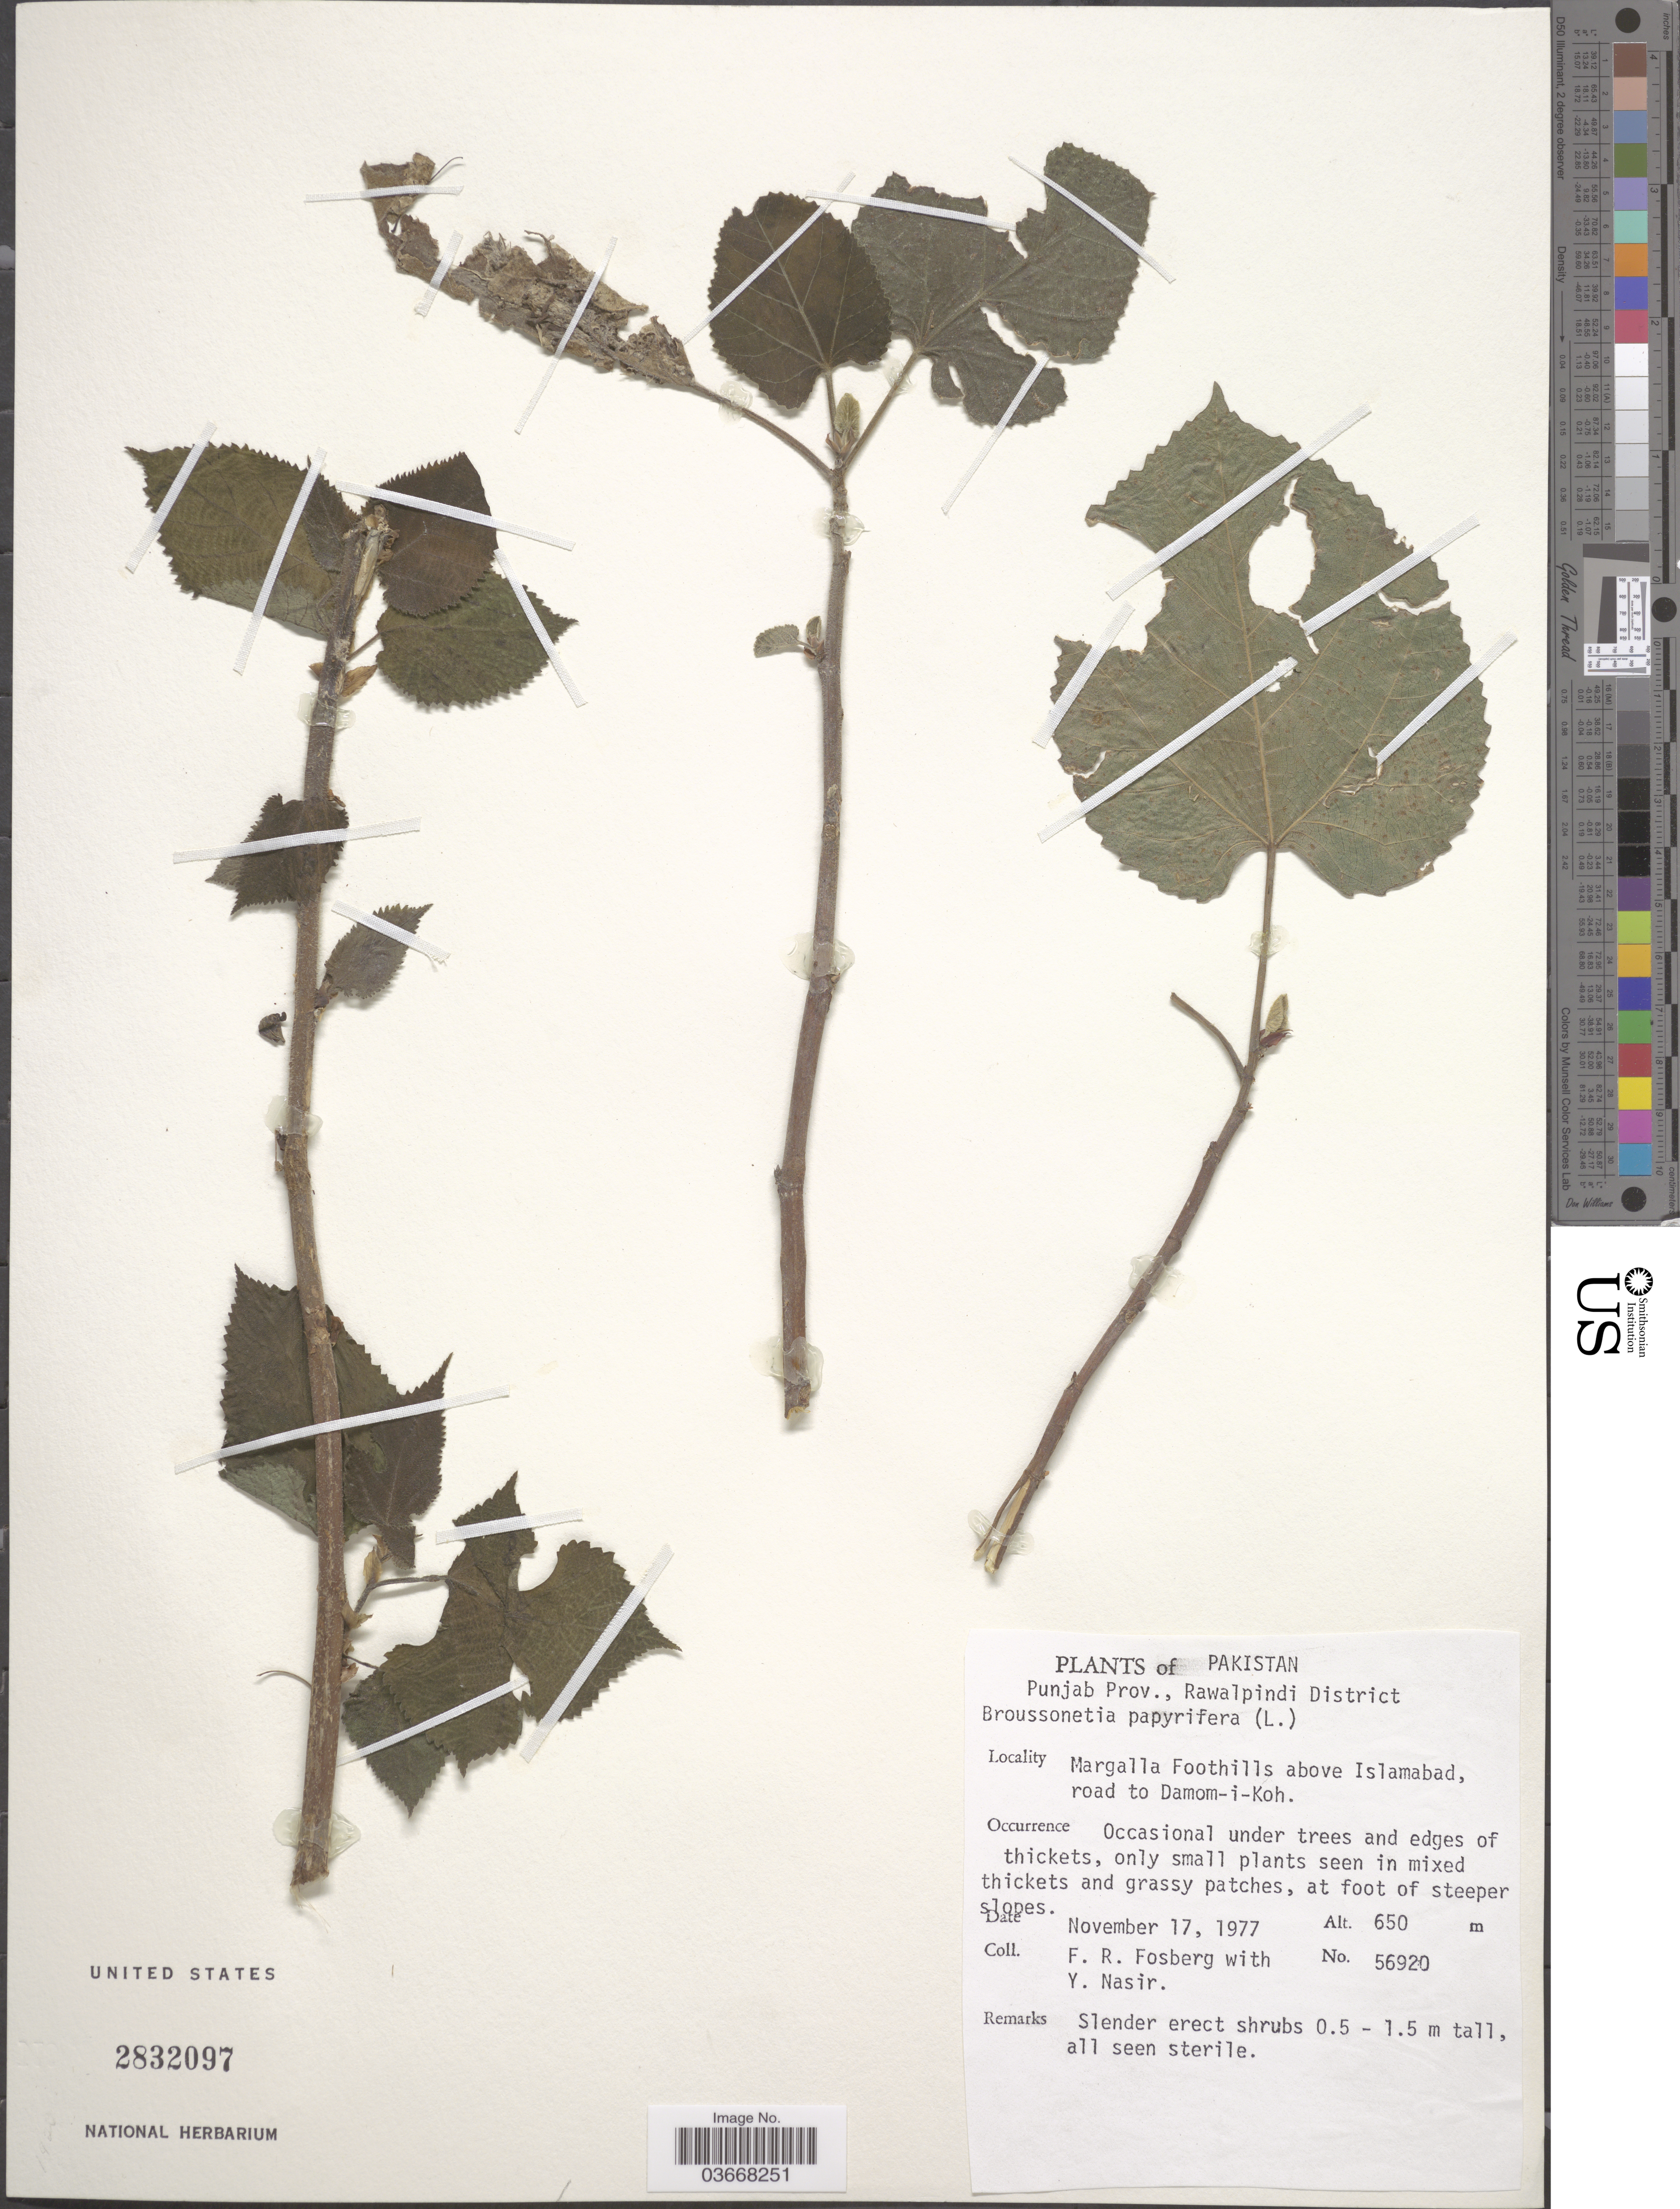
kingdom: Plantae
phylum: Tracheophyta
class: Magnoliopsida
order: Rosales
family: Moraceae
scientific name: Broussoneta papyrifera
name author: (L.) L'Hér. ex Vent.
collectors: F. R. Fosberg & Y. Nasir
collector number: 56920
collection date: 1977-11-17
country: Pakistan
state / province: Punjab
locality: Rawalpindi District. Margalla Foothills above Islamabad, road to Damom-i-Koh.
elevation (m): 650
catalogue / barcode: US 2832097